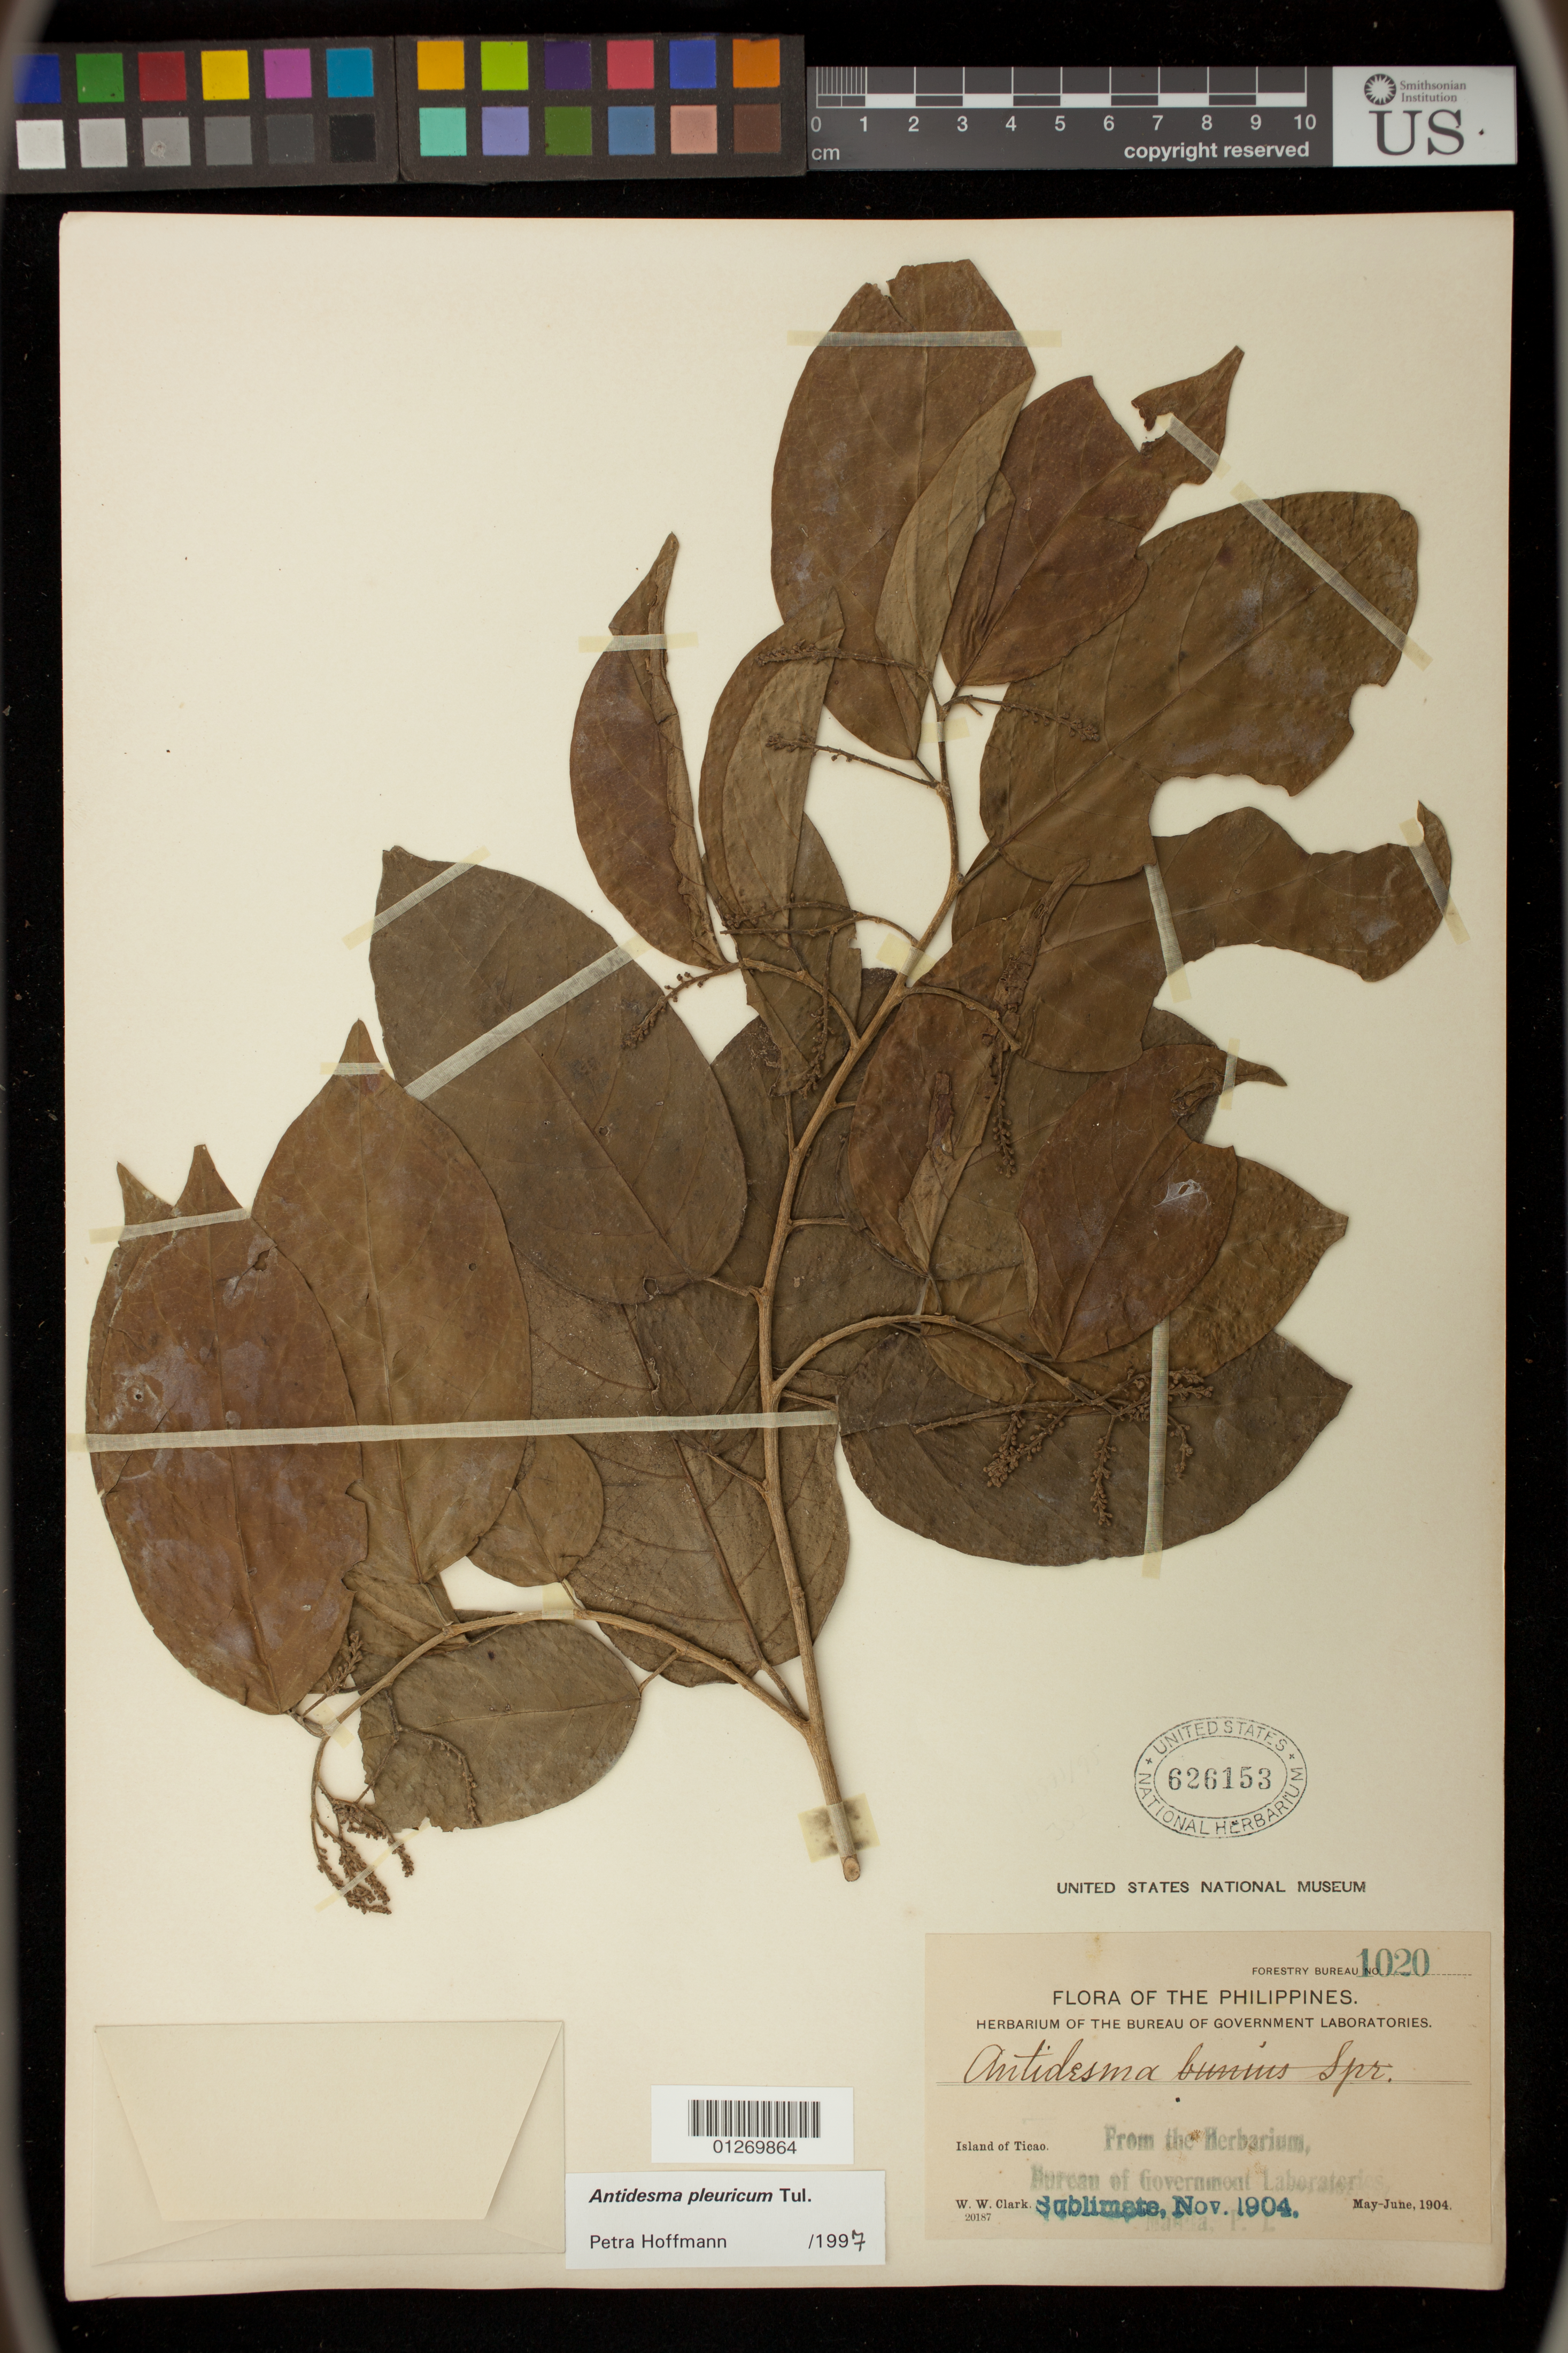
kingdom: Plantae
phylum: Tracheophyta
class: Magnoliopsida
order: Malpighiales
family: Phyllanthaceae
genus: Antidesma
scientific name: Antidesma pleuricum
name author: Tul.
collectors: W. W. Clark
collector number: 626153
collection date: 1904-05/1904-06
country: Philippines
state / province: Bicol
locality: Island of Ticao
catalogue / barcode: US 626153